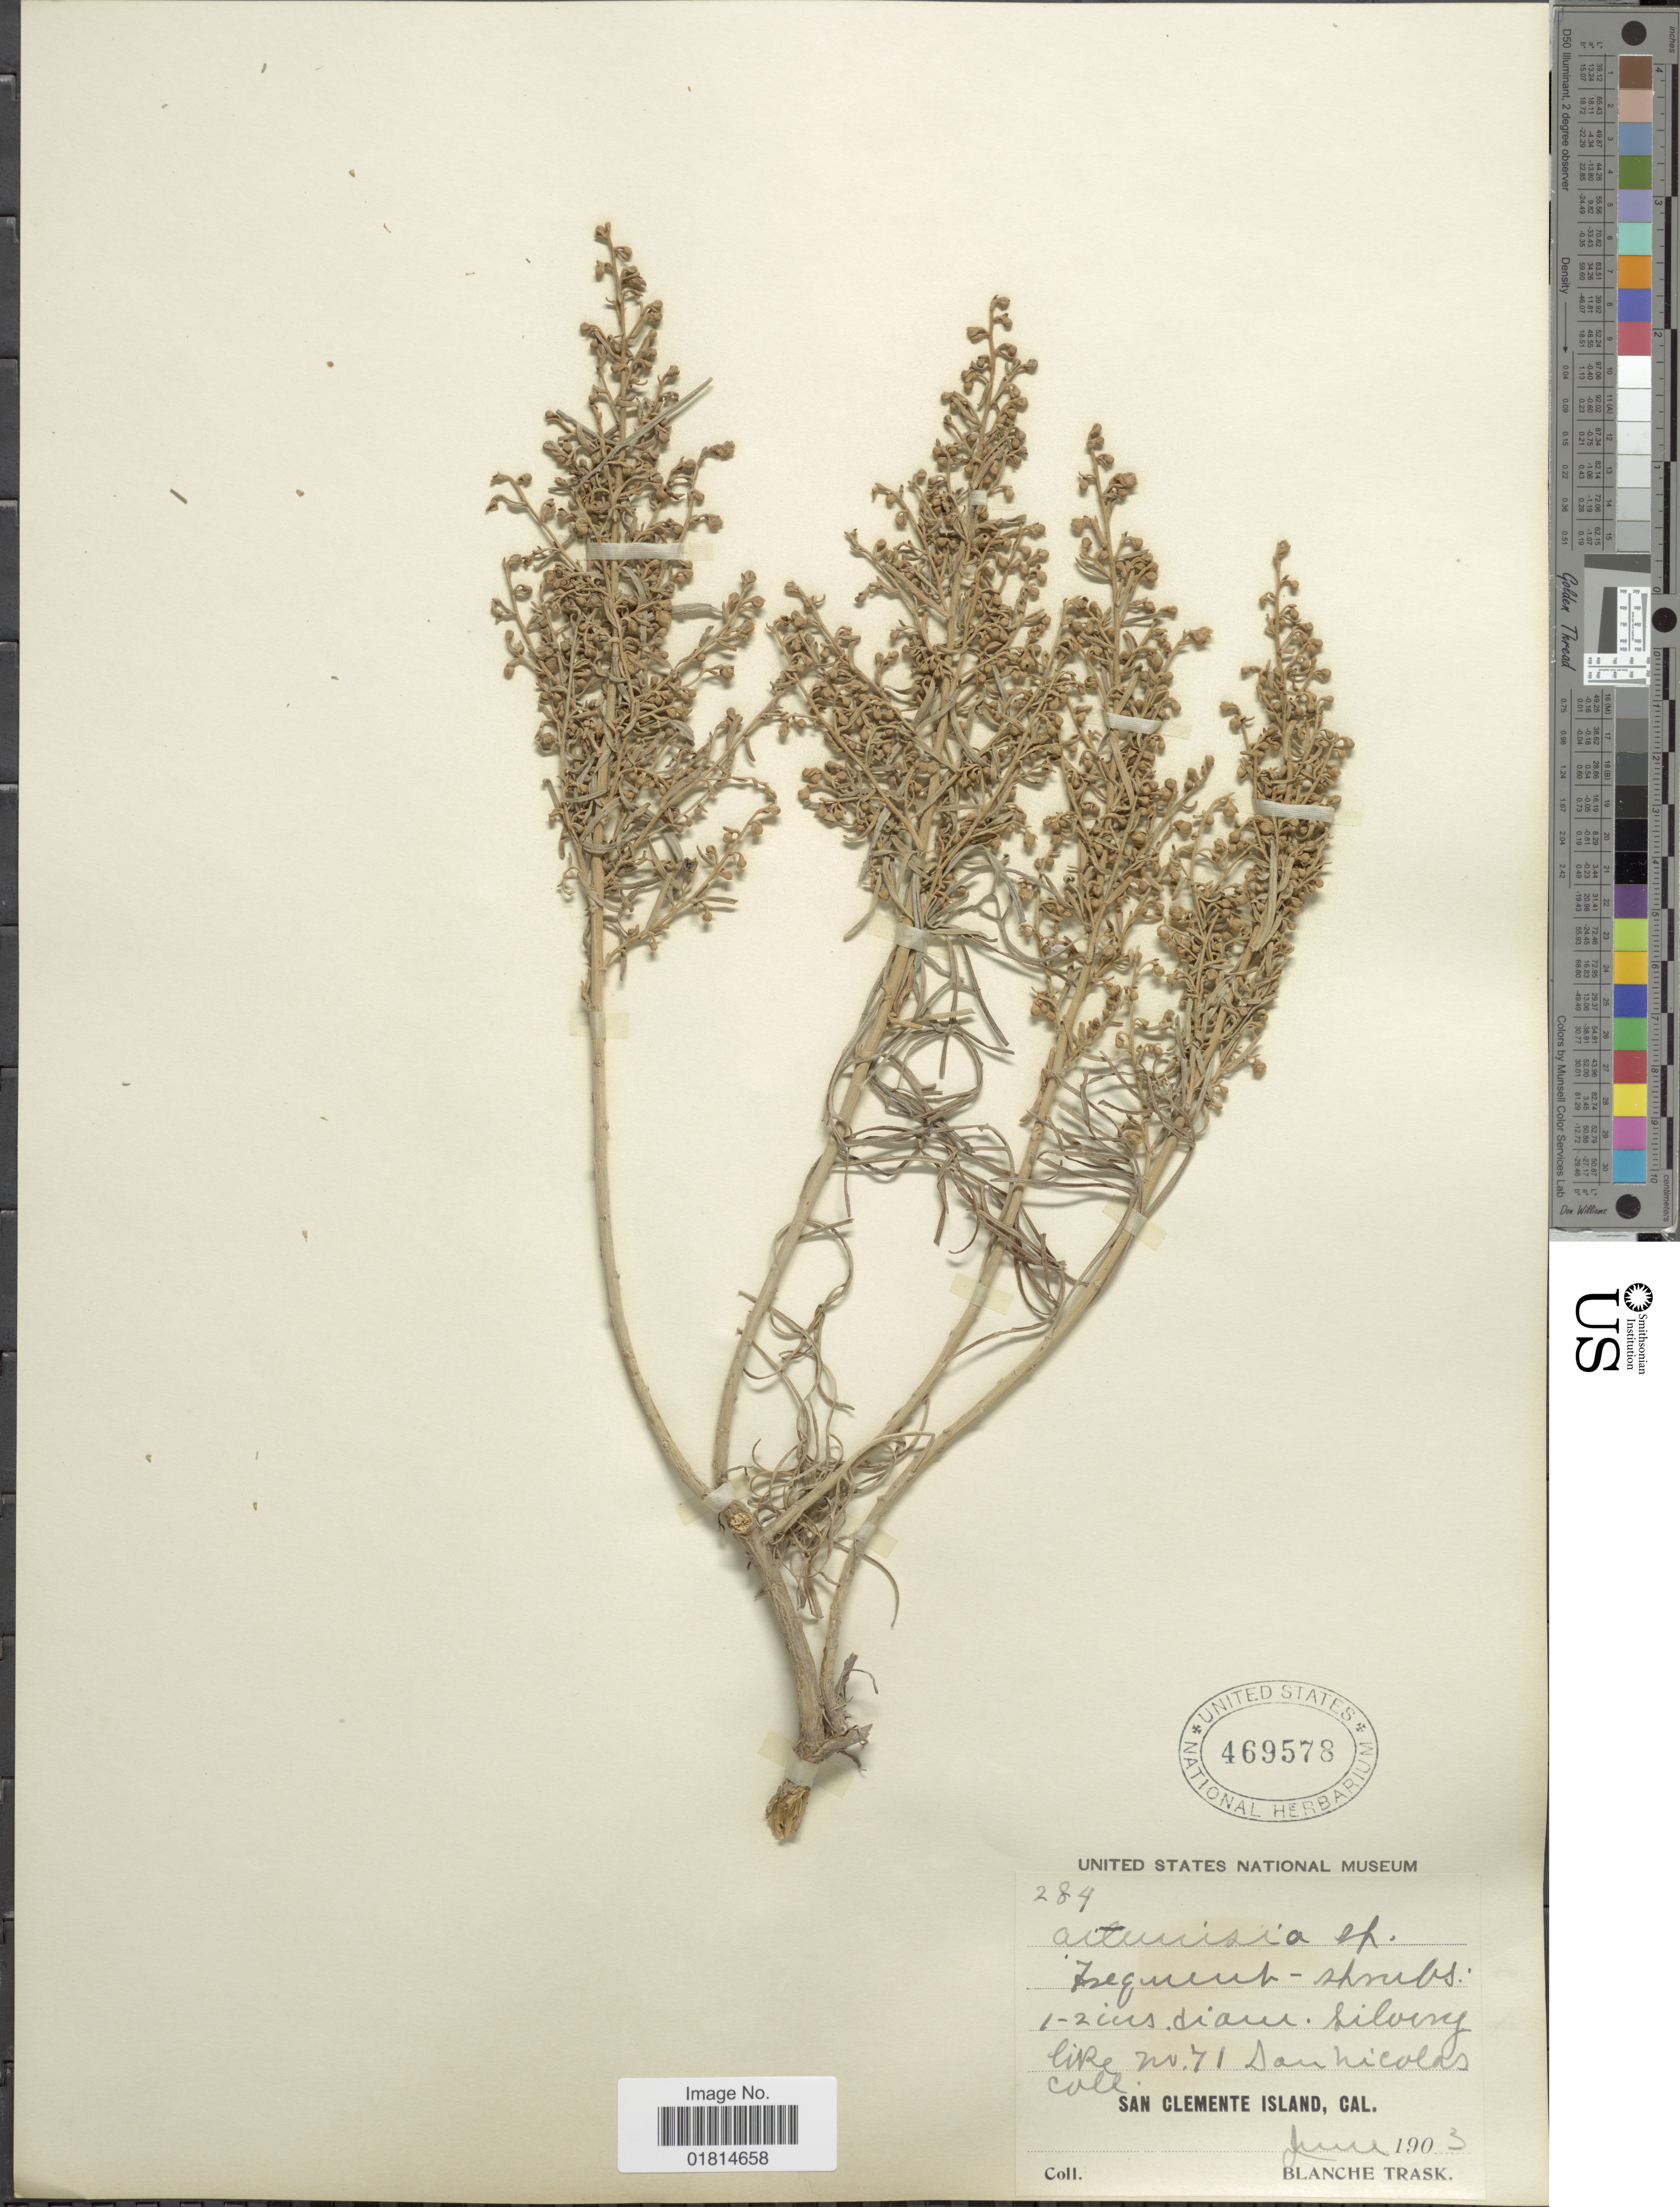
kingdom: Plantae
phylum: Tracheophyta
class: Magnoliopsida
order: Asterales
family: Asteraceae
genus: Artemisia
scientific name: Artemisia californica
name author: Less.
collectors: B. Trask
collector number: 284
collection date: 1903-06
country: United States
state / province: California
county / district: Los Angeles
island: San Clemente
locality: San Clemente Island, Cal.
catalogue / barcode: US 469578